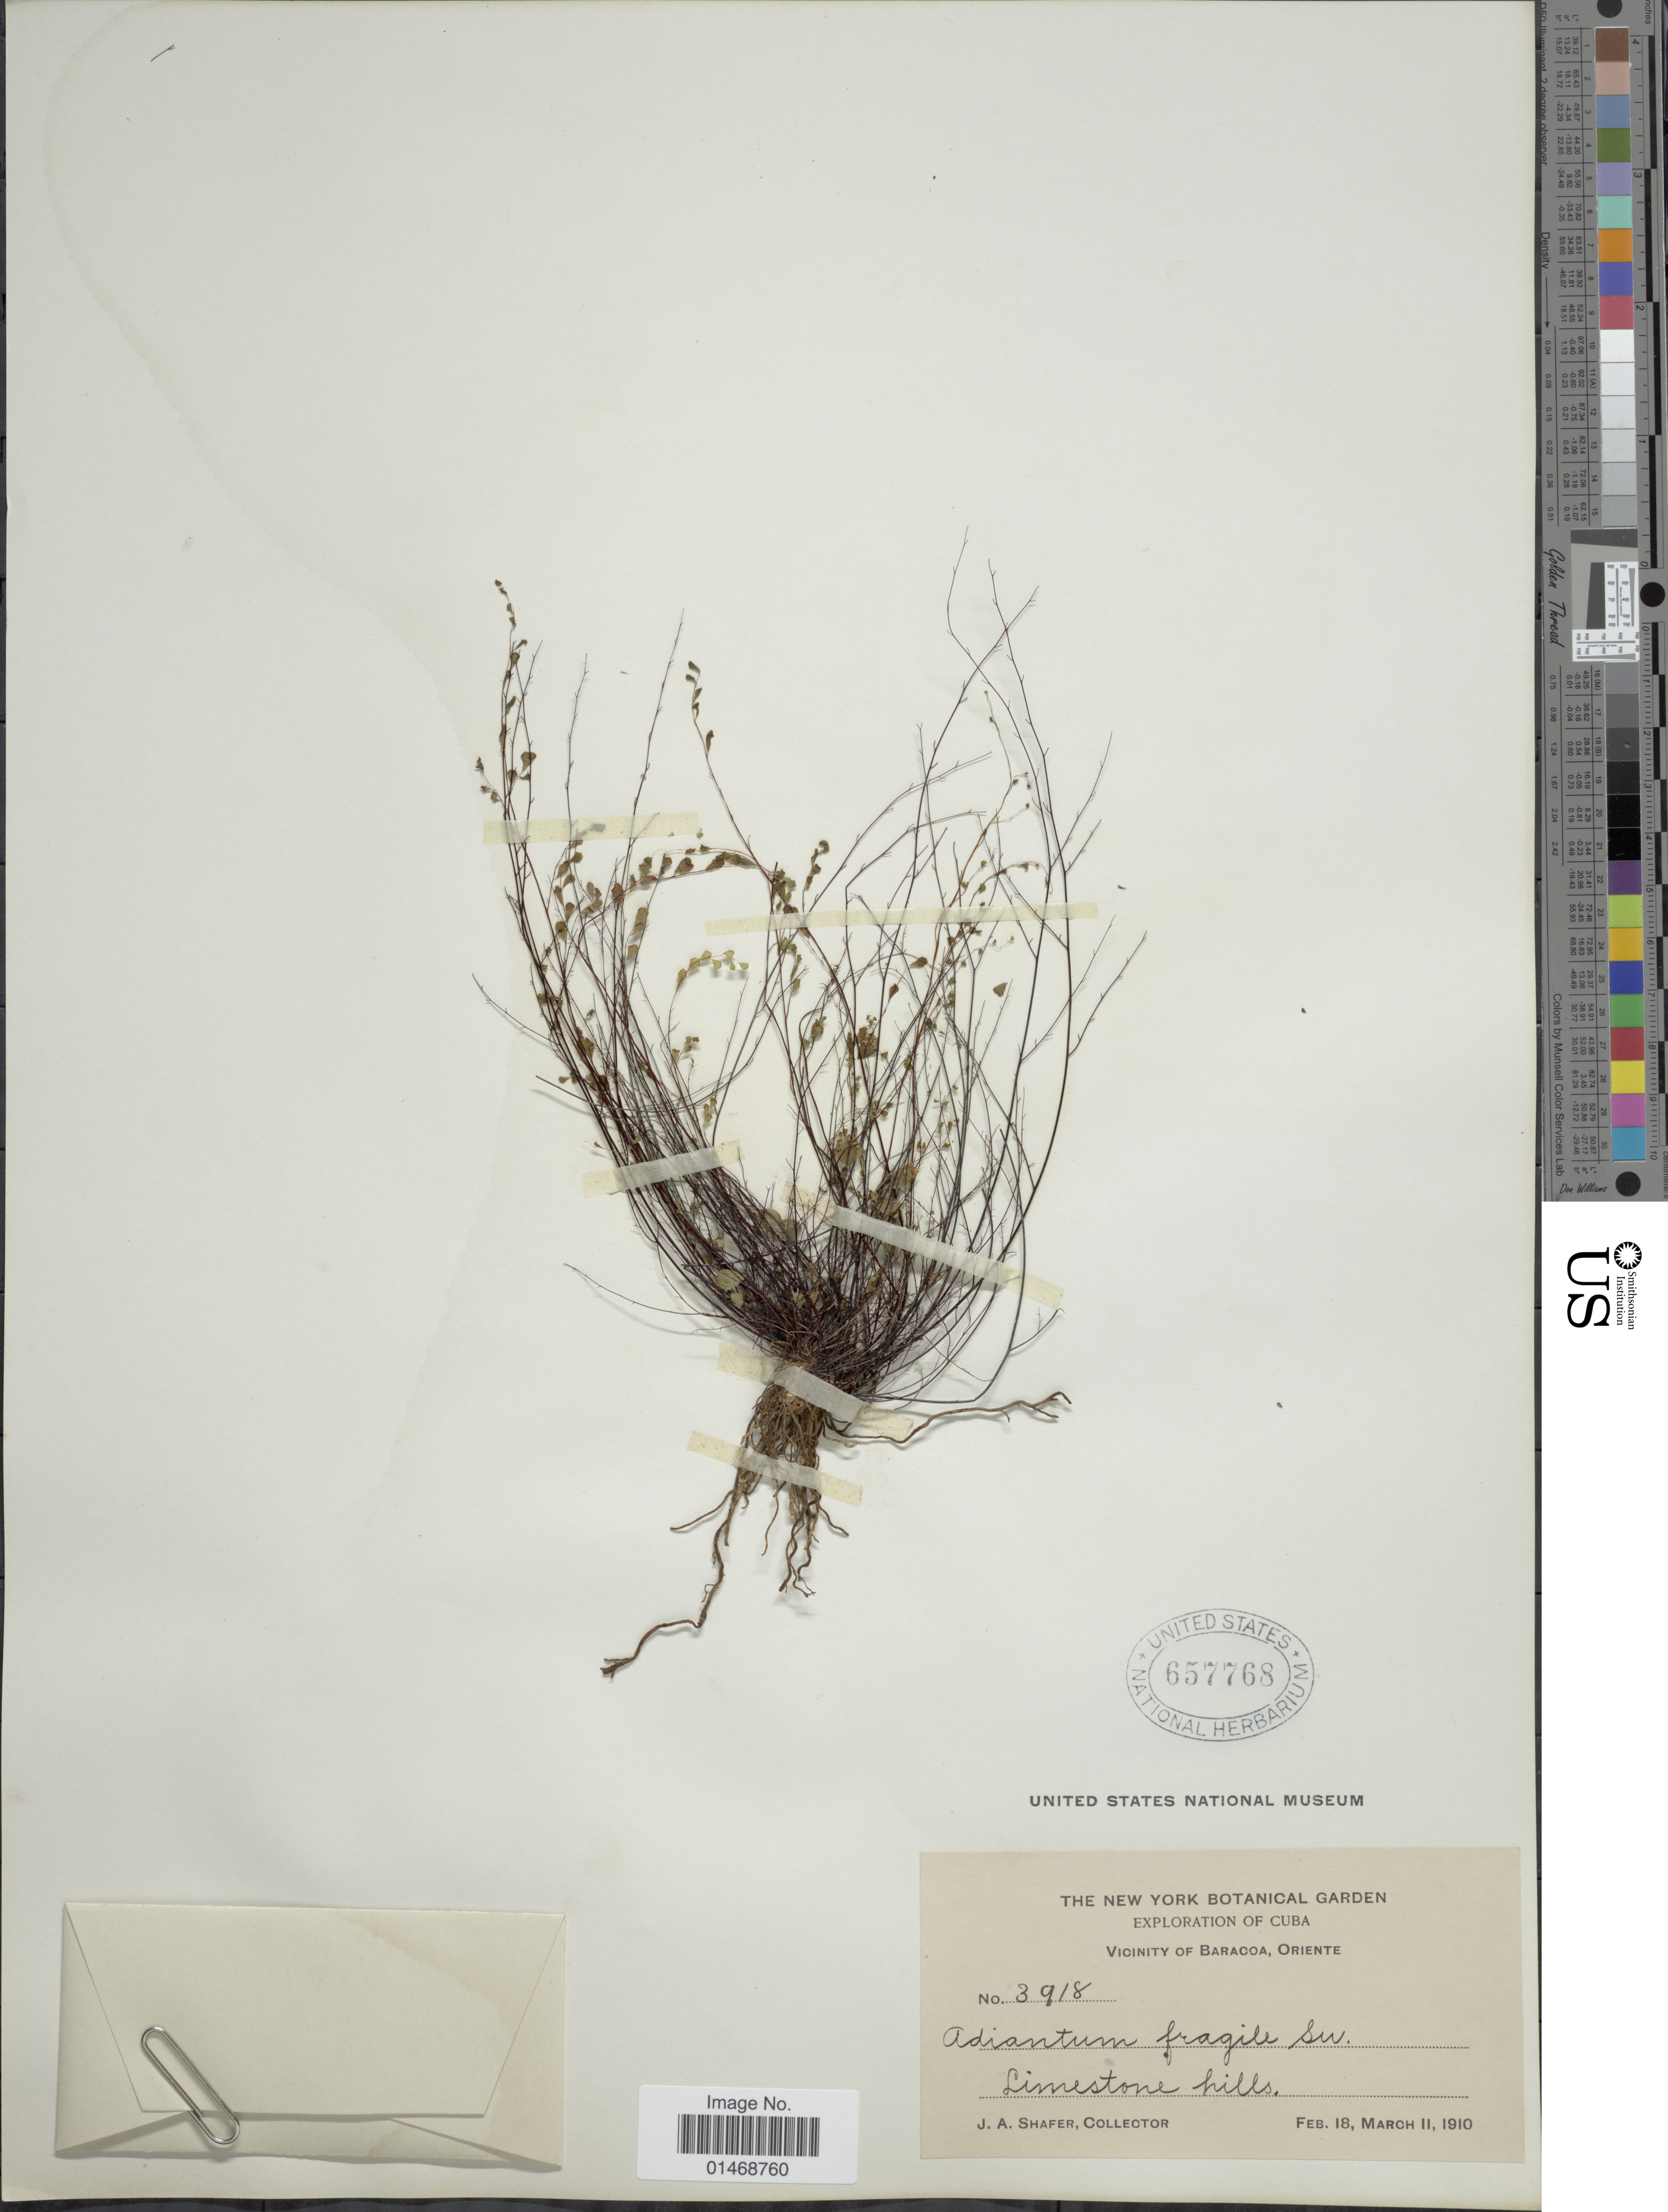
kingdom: Plantae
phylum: Tracheophyta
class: Polypodiopsida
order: Polypodiales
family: Pteridaceae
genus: Adiantum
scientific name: Adiantum fragile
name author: Sw.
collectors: J. A. Shafer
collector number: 3918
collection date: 1910-02-18/1910-03-02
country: Cuba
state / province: Oriente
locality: Vicinity of Baracoa, Limestone hills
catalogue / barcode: US 657768